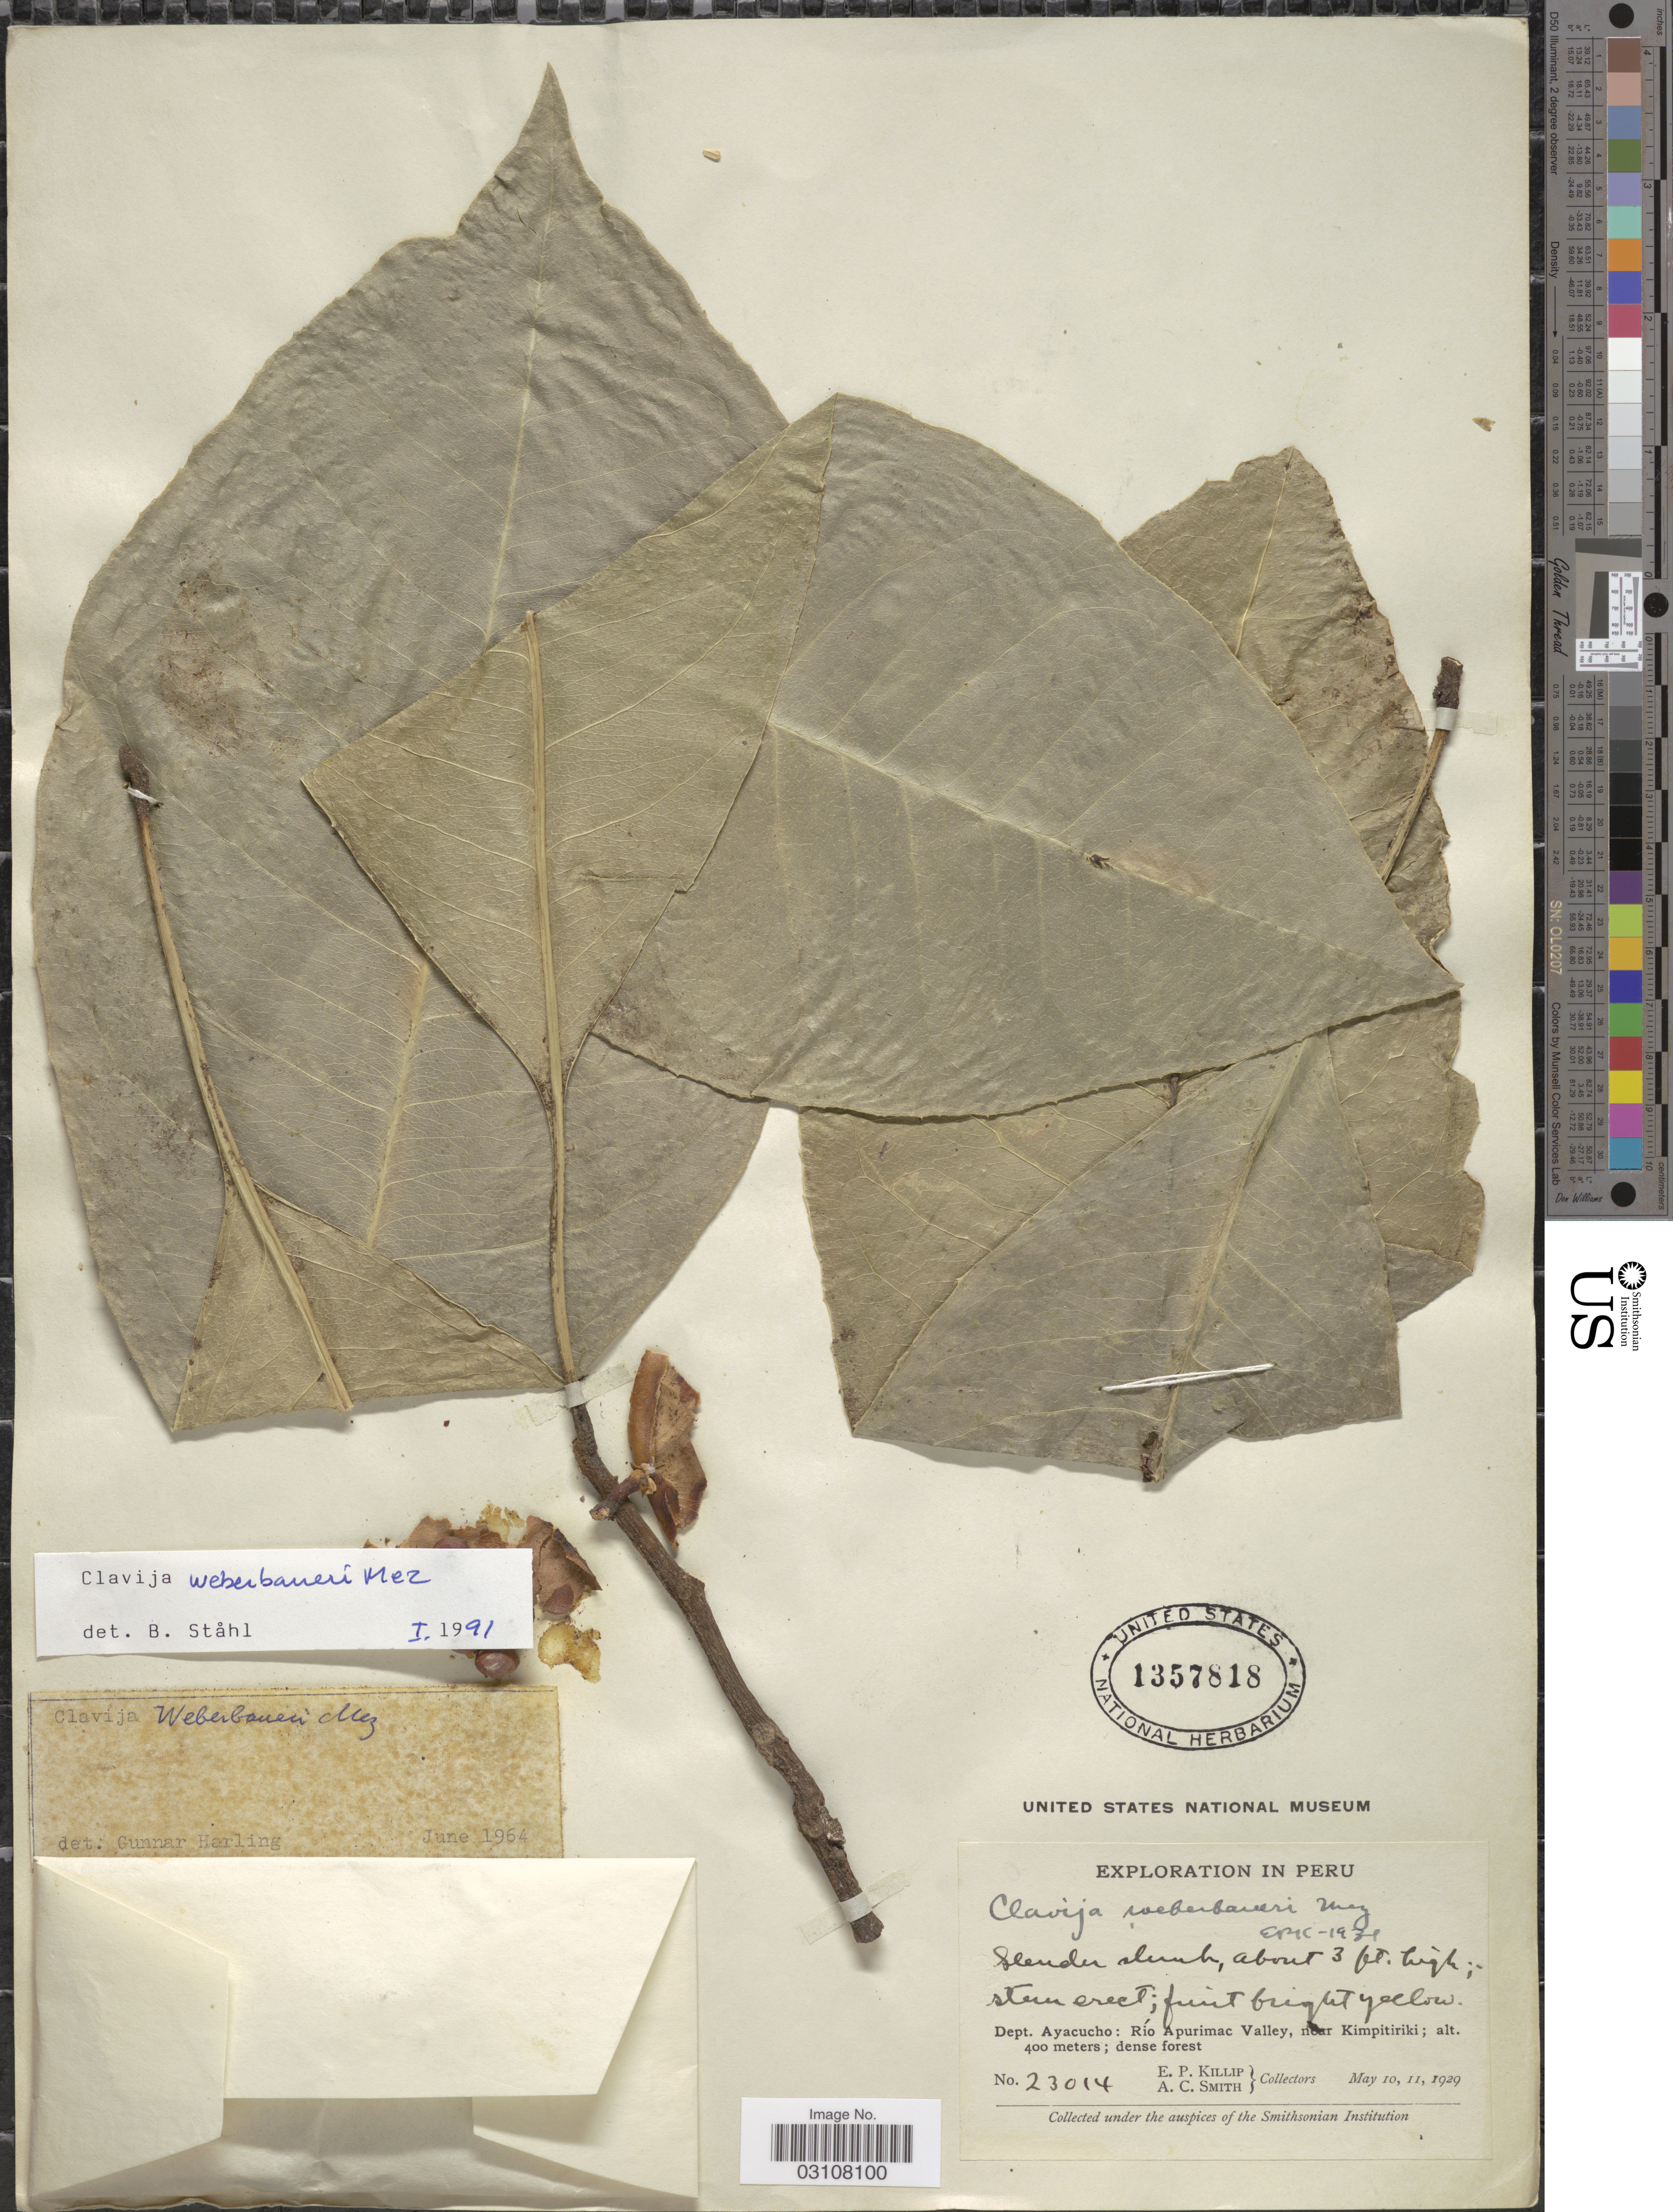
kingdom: Plantae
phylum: Tracheophyta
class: Magnoliopsida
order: Ericales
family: Primulaceae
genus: Clavija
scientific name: Clavija weberbaueri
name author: Mez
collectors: E. P. Killip & A. C. Smith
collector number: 23014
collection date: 1929-05-10/1929-05-11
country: Peru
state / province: Ayacucho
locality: Dept. Ayacucho: Río Apurimac Valley, near Kimpitiriki.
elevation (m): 400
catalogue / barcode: US 1357818